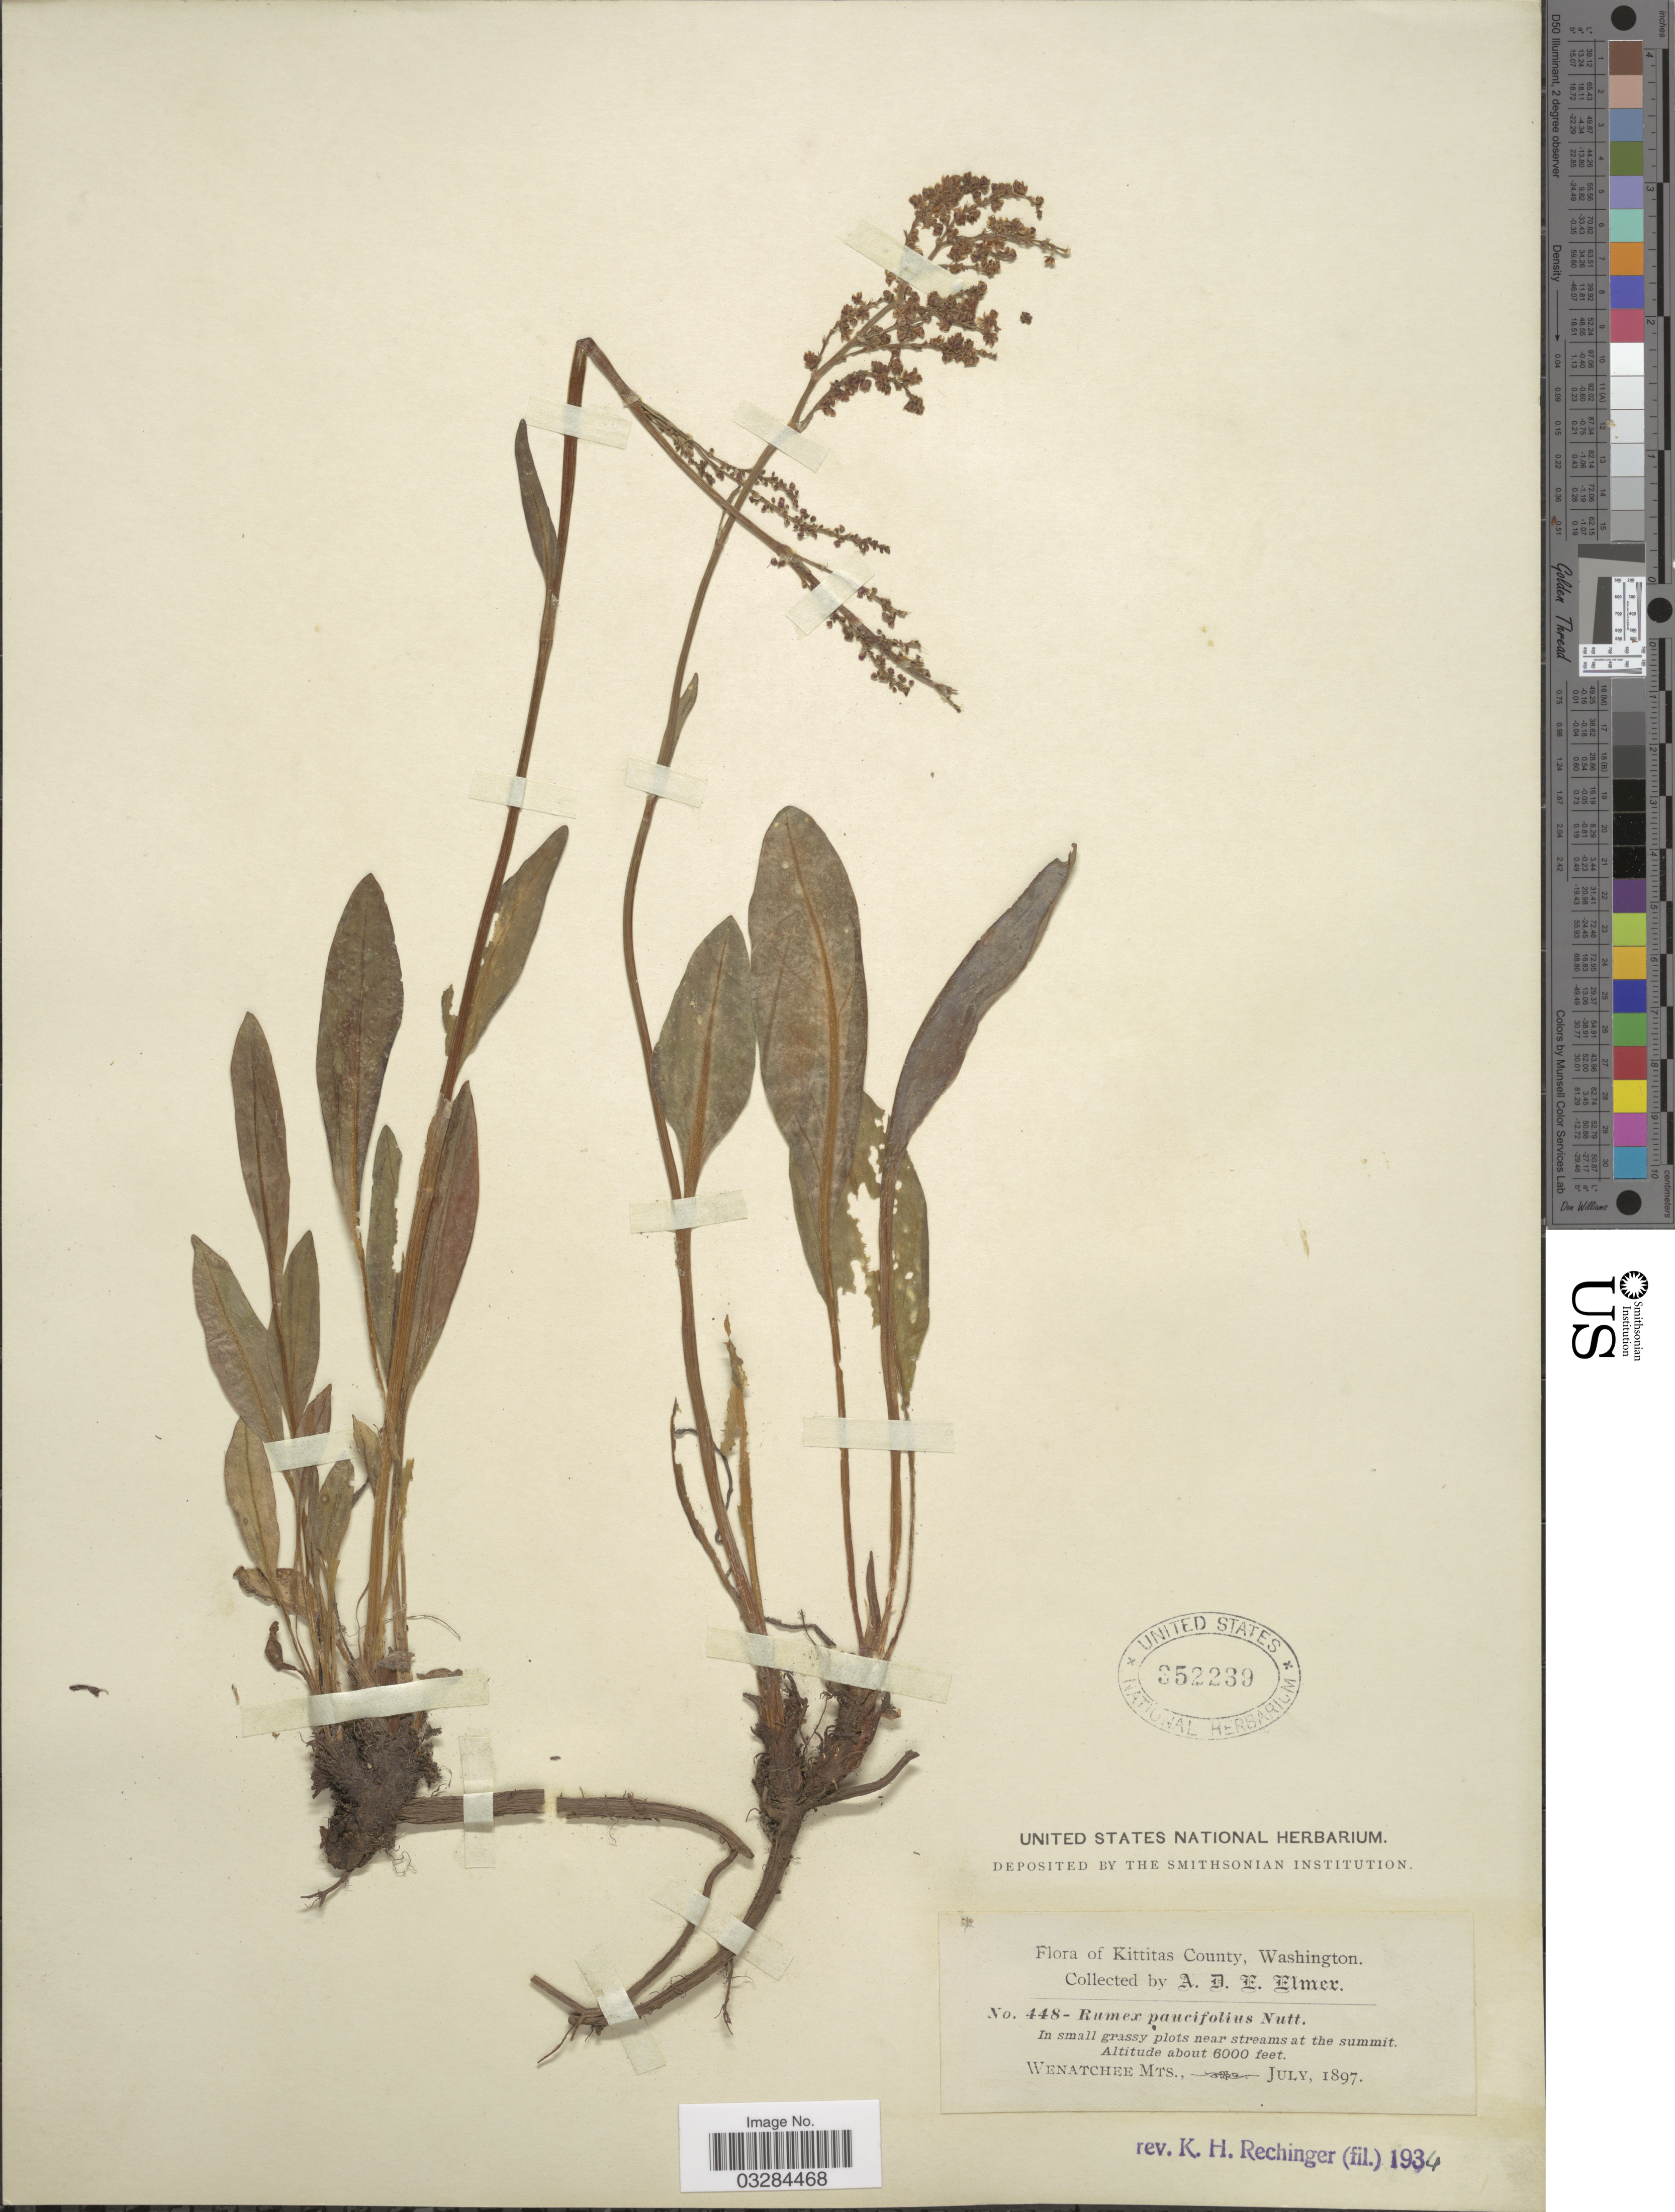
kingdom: Plantae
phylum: Tracheophyta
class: Magnoliopsida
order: Caryophyllales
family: Polygonaceae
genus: Rumex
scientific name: Rumex paucifolius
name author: Nutt.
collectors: A. D. E. Elmer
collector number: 448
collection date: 1897-07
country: United States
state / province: Washington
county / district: Kittitas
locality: Kittitas County. Wenatchee Mts.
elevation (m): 1829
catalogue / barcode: US 352239